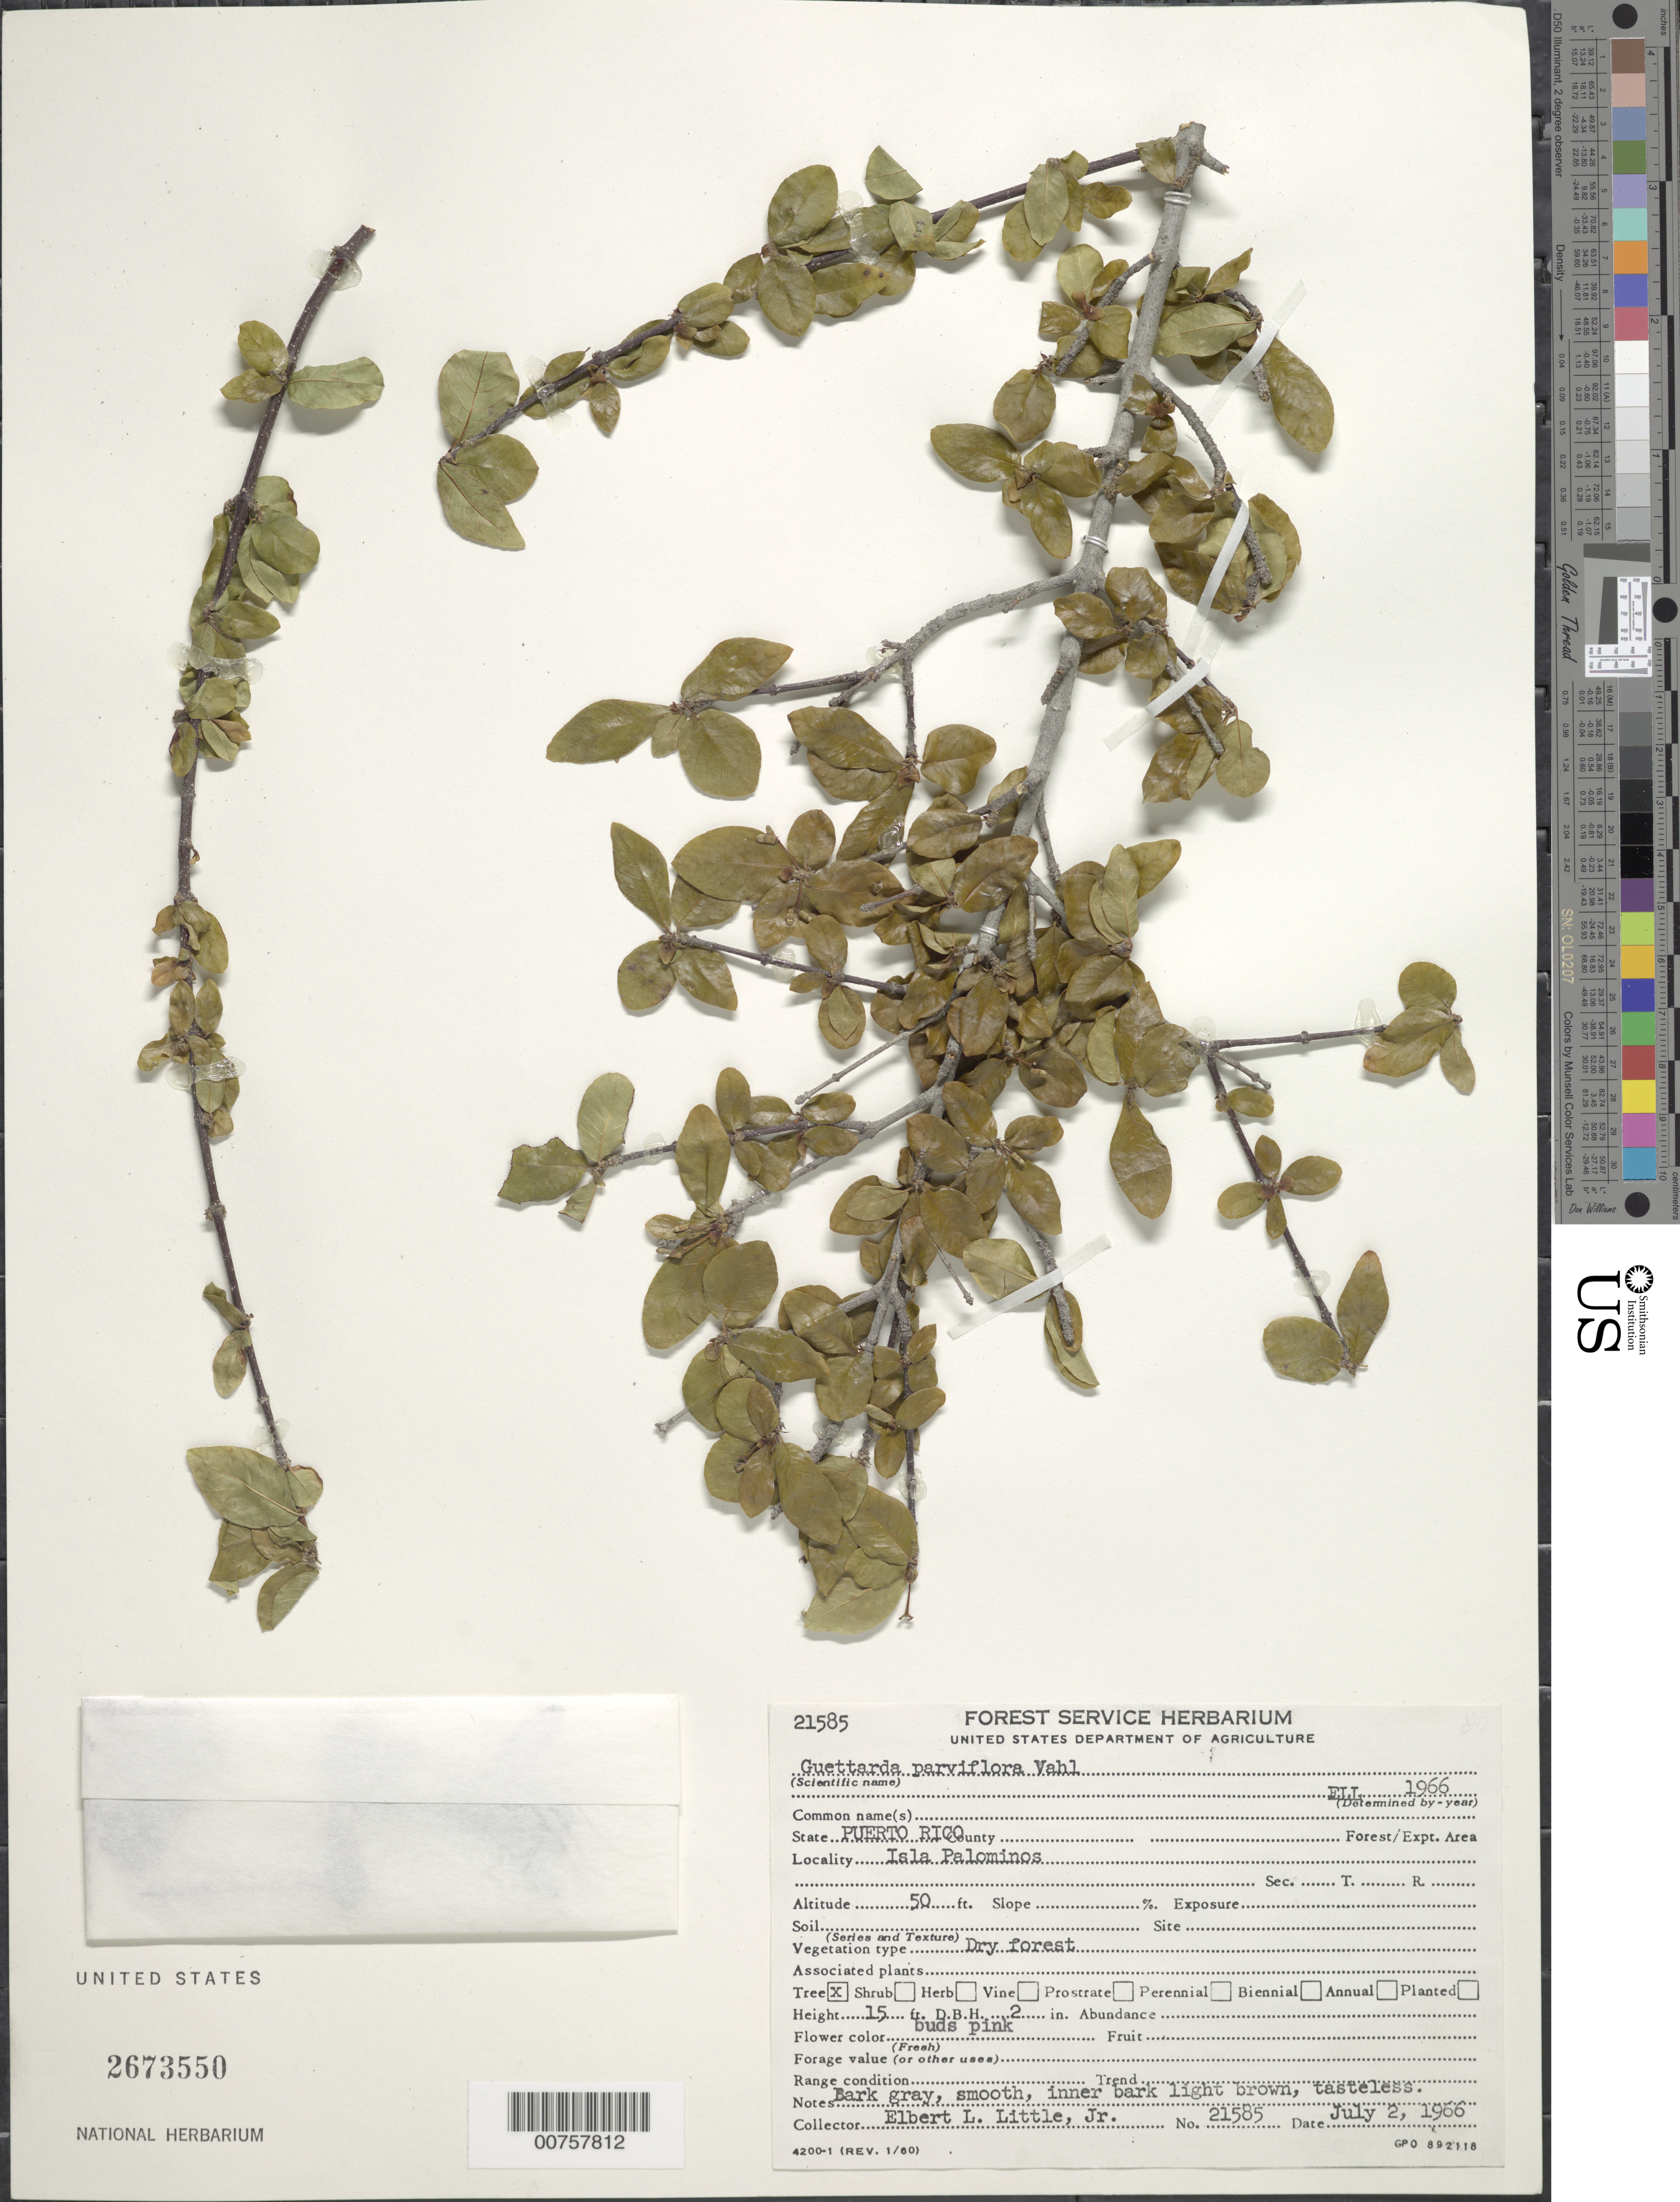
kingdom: Plantae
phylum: Tracheophyta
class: Magnoliopsida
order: Gentianales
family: Rubiaceae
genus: Guettarda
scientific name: Guettarda odorata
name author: (Jacq.) Lam.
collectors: E. L. Little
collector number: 21585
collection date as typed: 02 Jul 1966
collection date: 1966-07-02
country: Puerto Rico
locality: Isla Palominos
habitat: Dry forest.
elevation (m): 15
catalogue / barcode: US 2673550